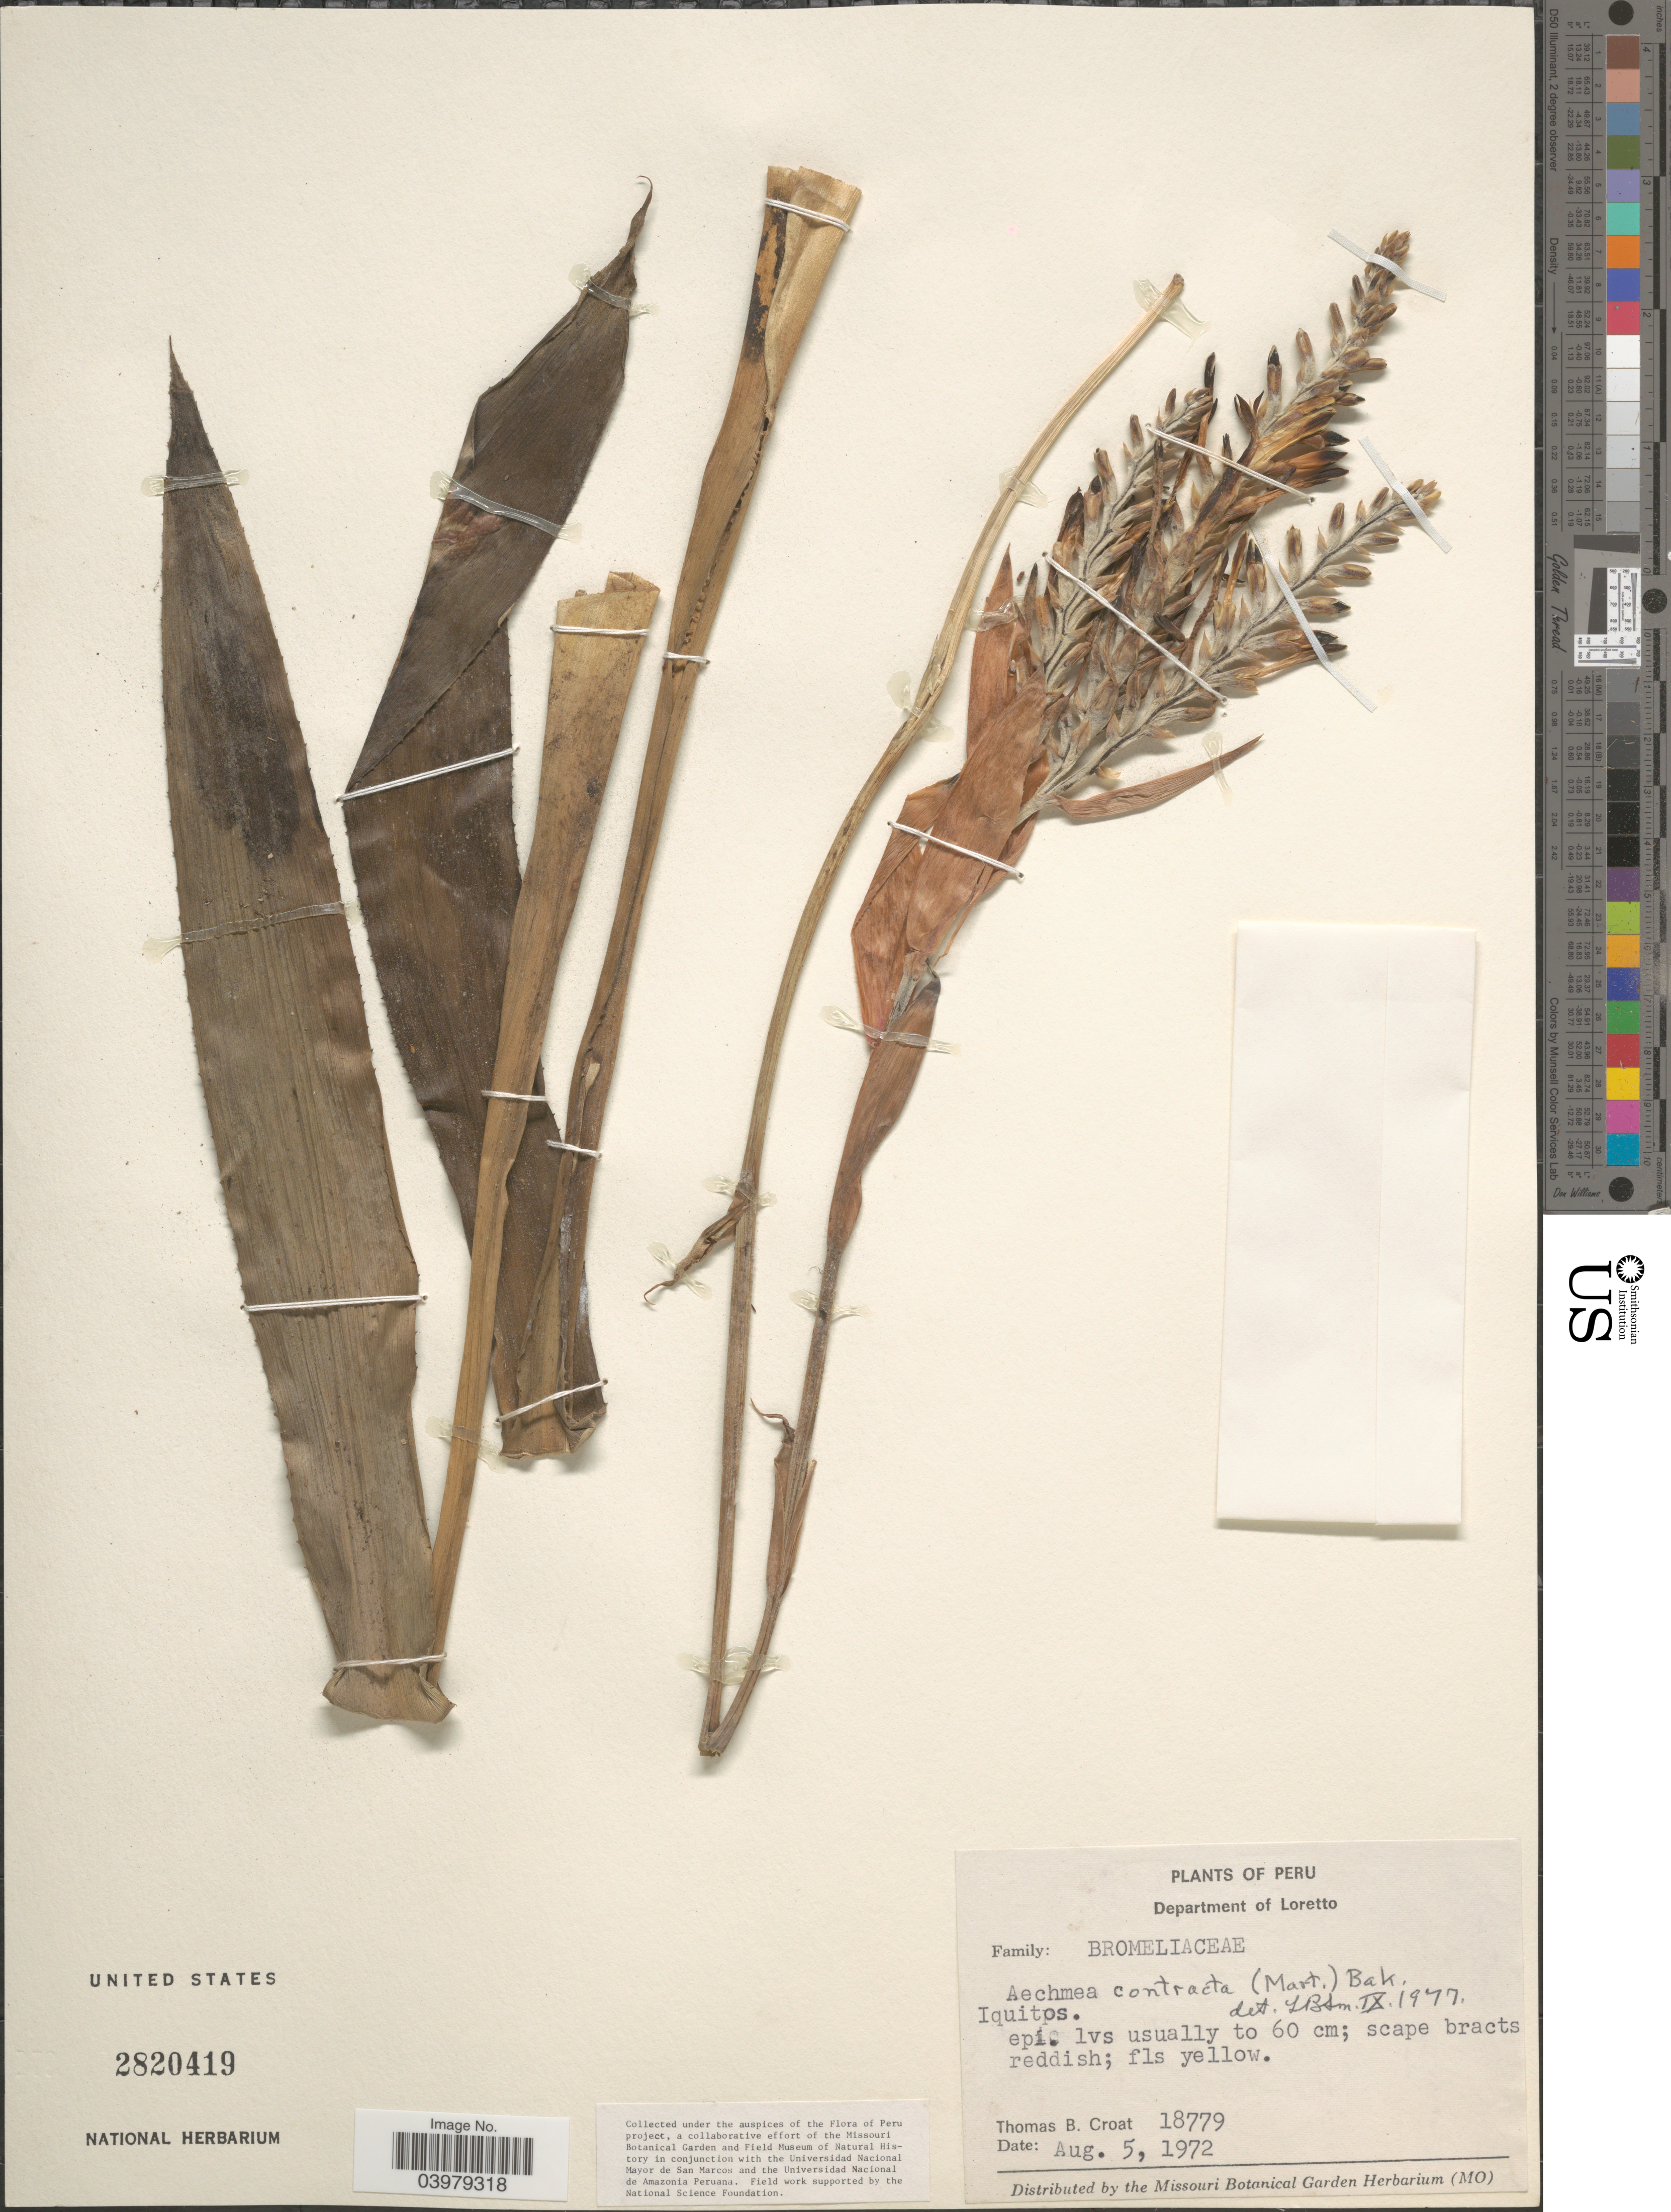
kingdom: Plantae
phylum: Tracheophyta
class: Liliopsida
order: Poales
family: Bromeliaceae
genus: Aechmea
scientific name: Aechmea contracta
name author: (Mart. ex Schult. f.) Baker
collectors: T. B. Croat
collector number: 18779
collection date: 1972-08-05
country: Peru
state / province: Loreto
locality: Department of Loretto. Iquitos.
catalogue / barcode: US 2820419